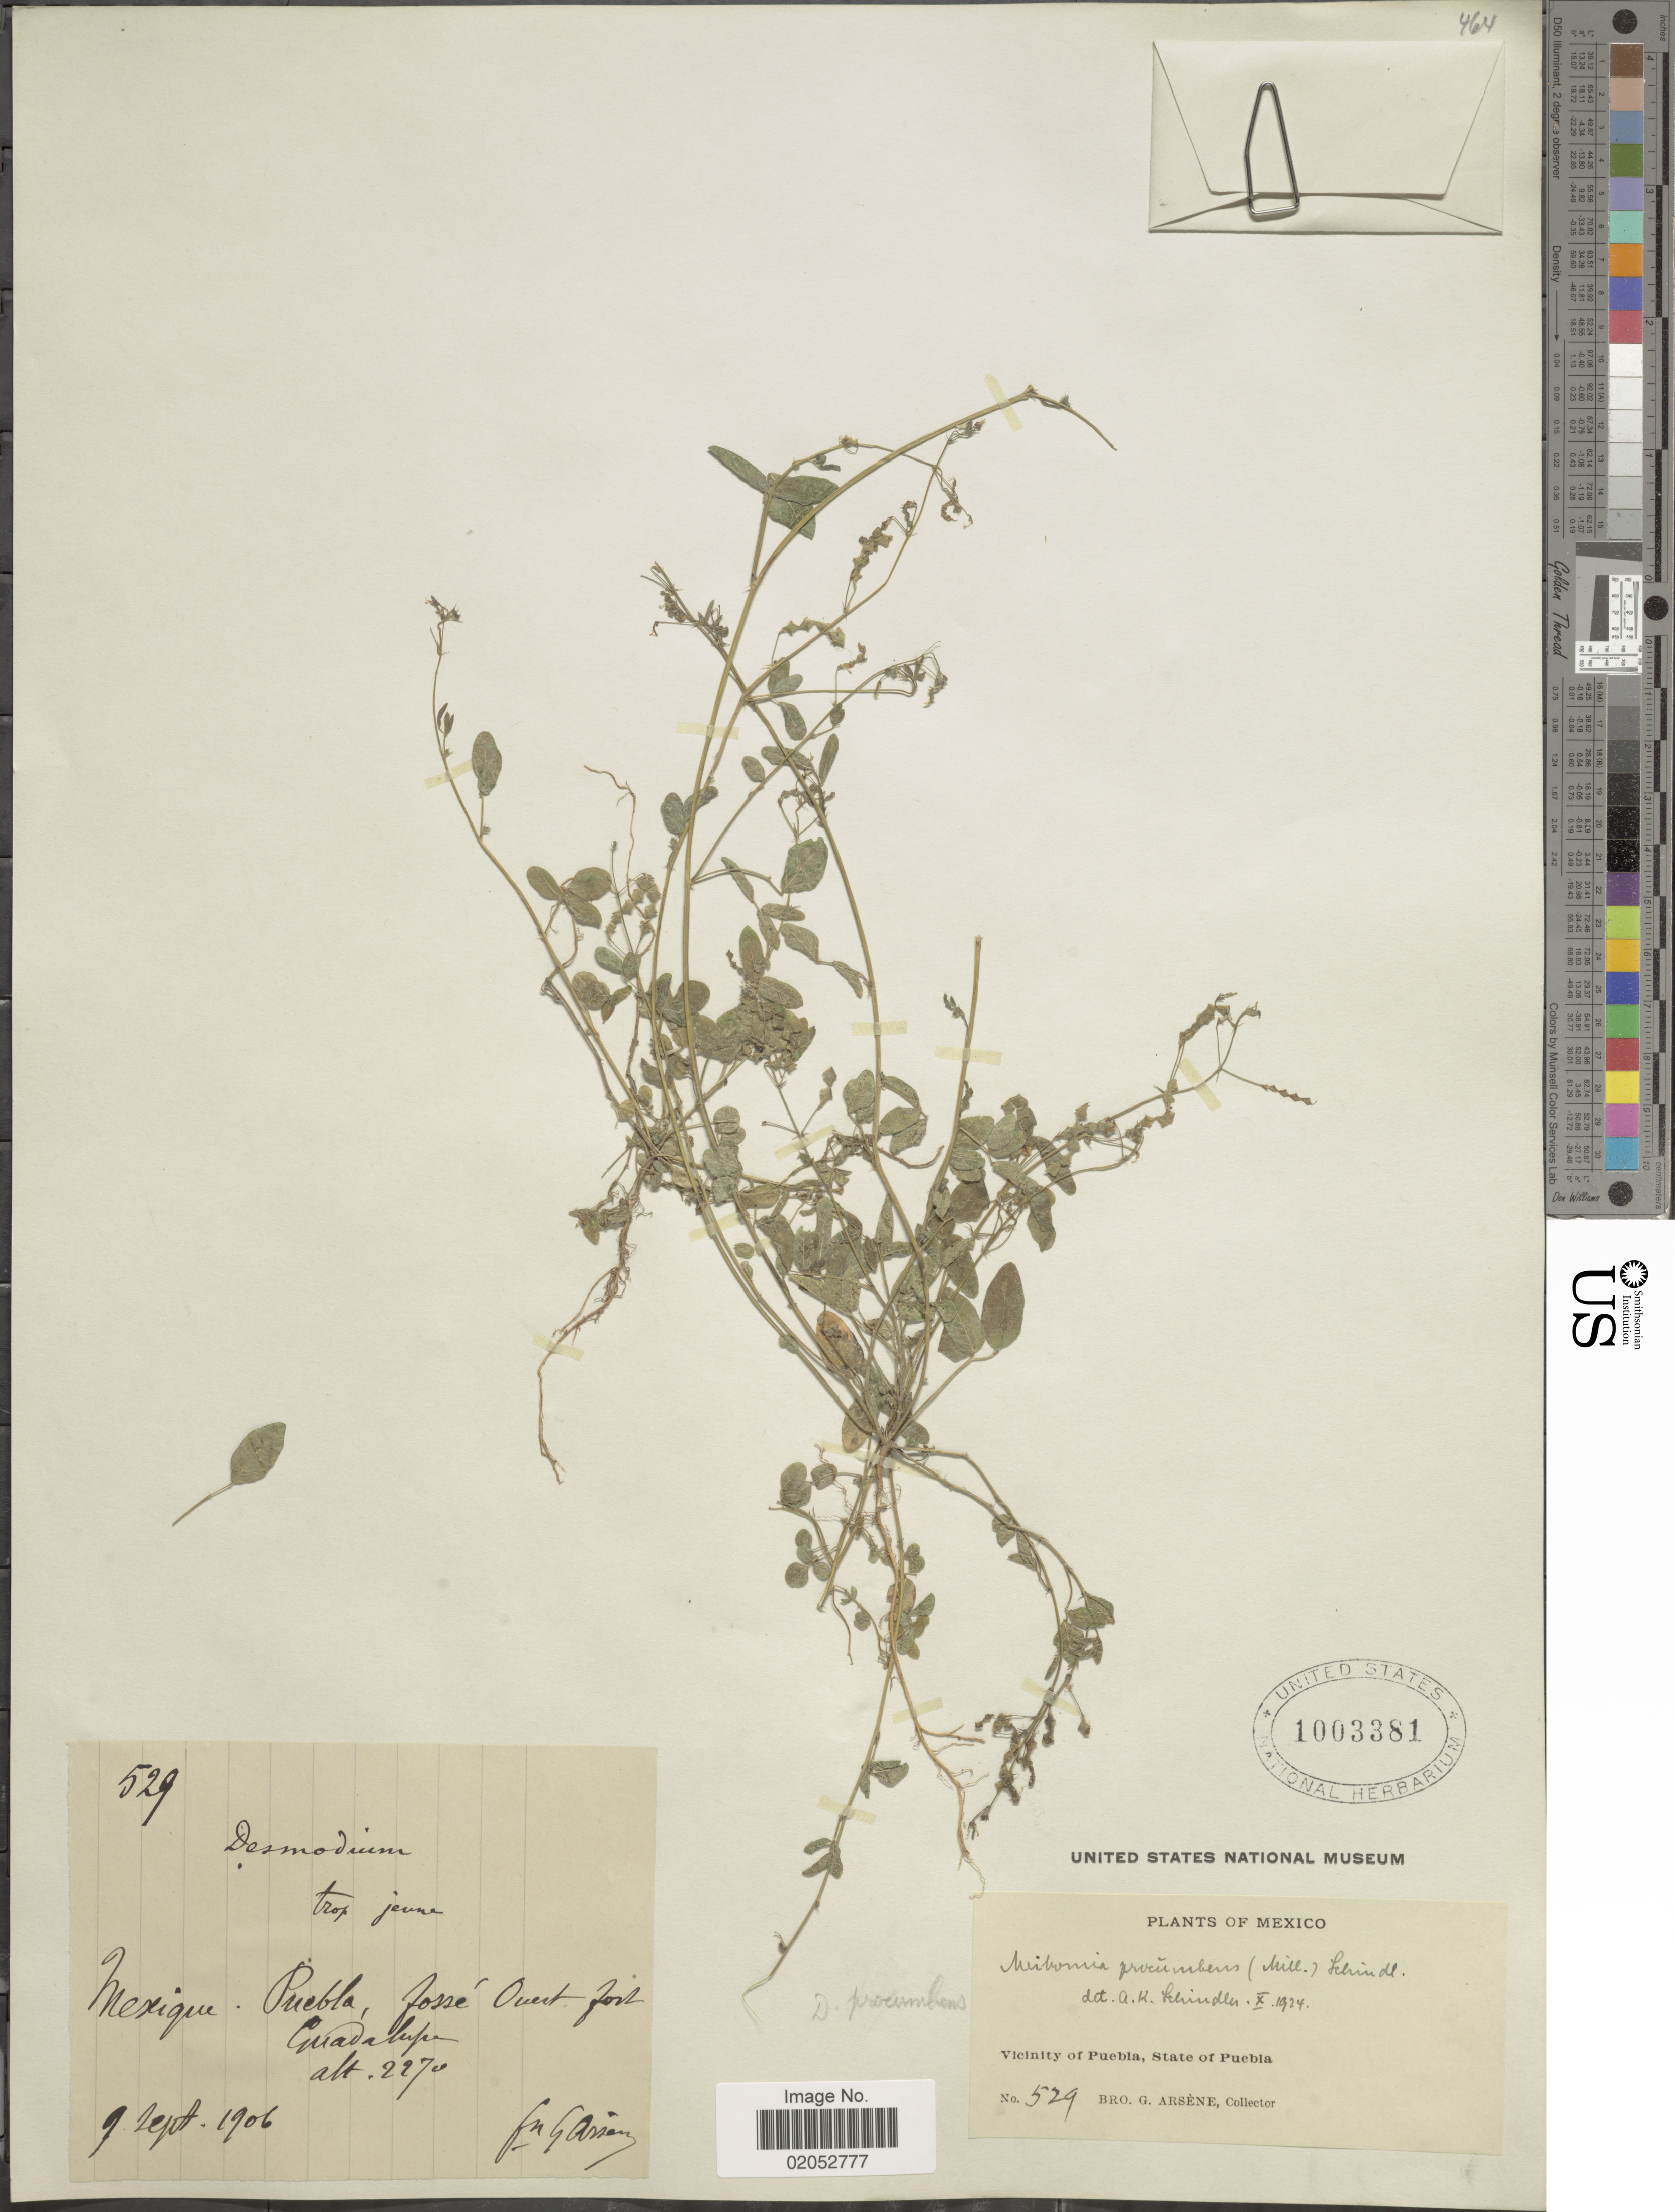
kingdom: Plantae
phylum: Tracheophyta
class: Magnoliopsida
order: Fabales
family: Fabaceae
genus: Desmodium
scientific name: Desmodium procumbens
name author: (Mill.) Hitchc.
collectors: Bro. G. Arsène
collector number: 529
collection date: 1906-09-09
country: Mexico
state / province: Puebla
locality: Fossé ouest Fort Guadalupe [west pit, Fort Guadalupe]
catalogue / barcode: US 1003381